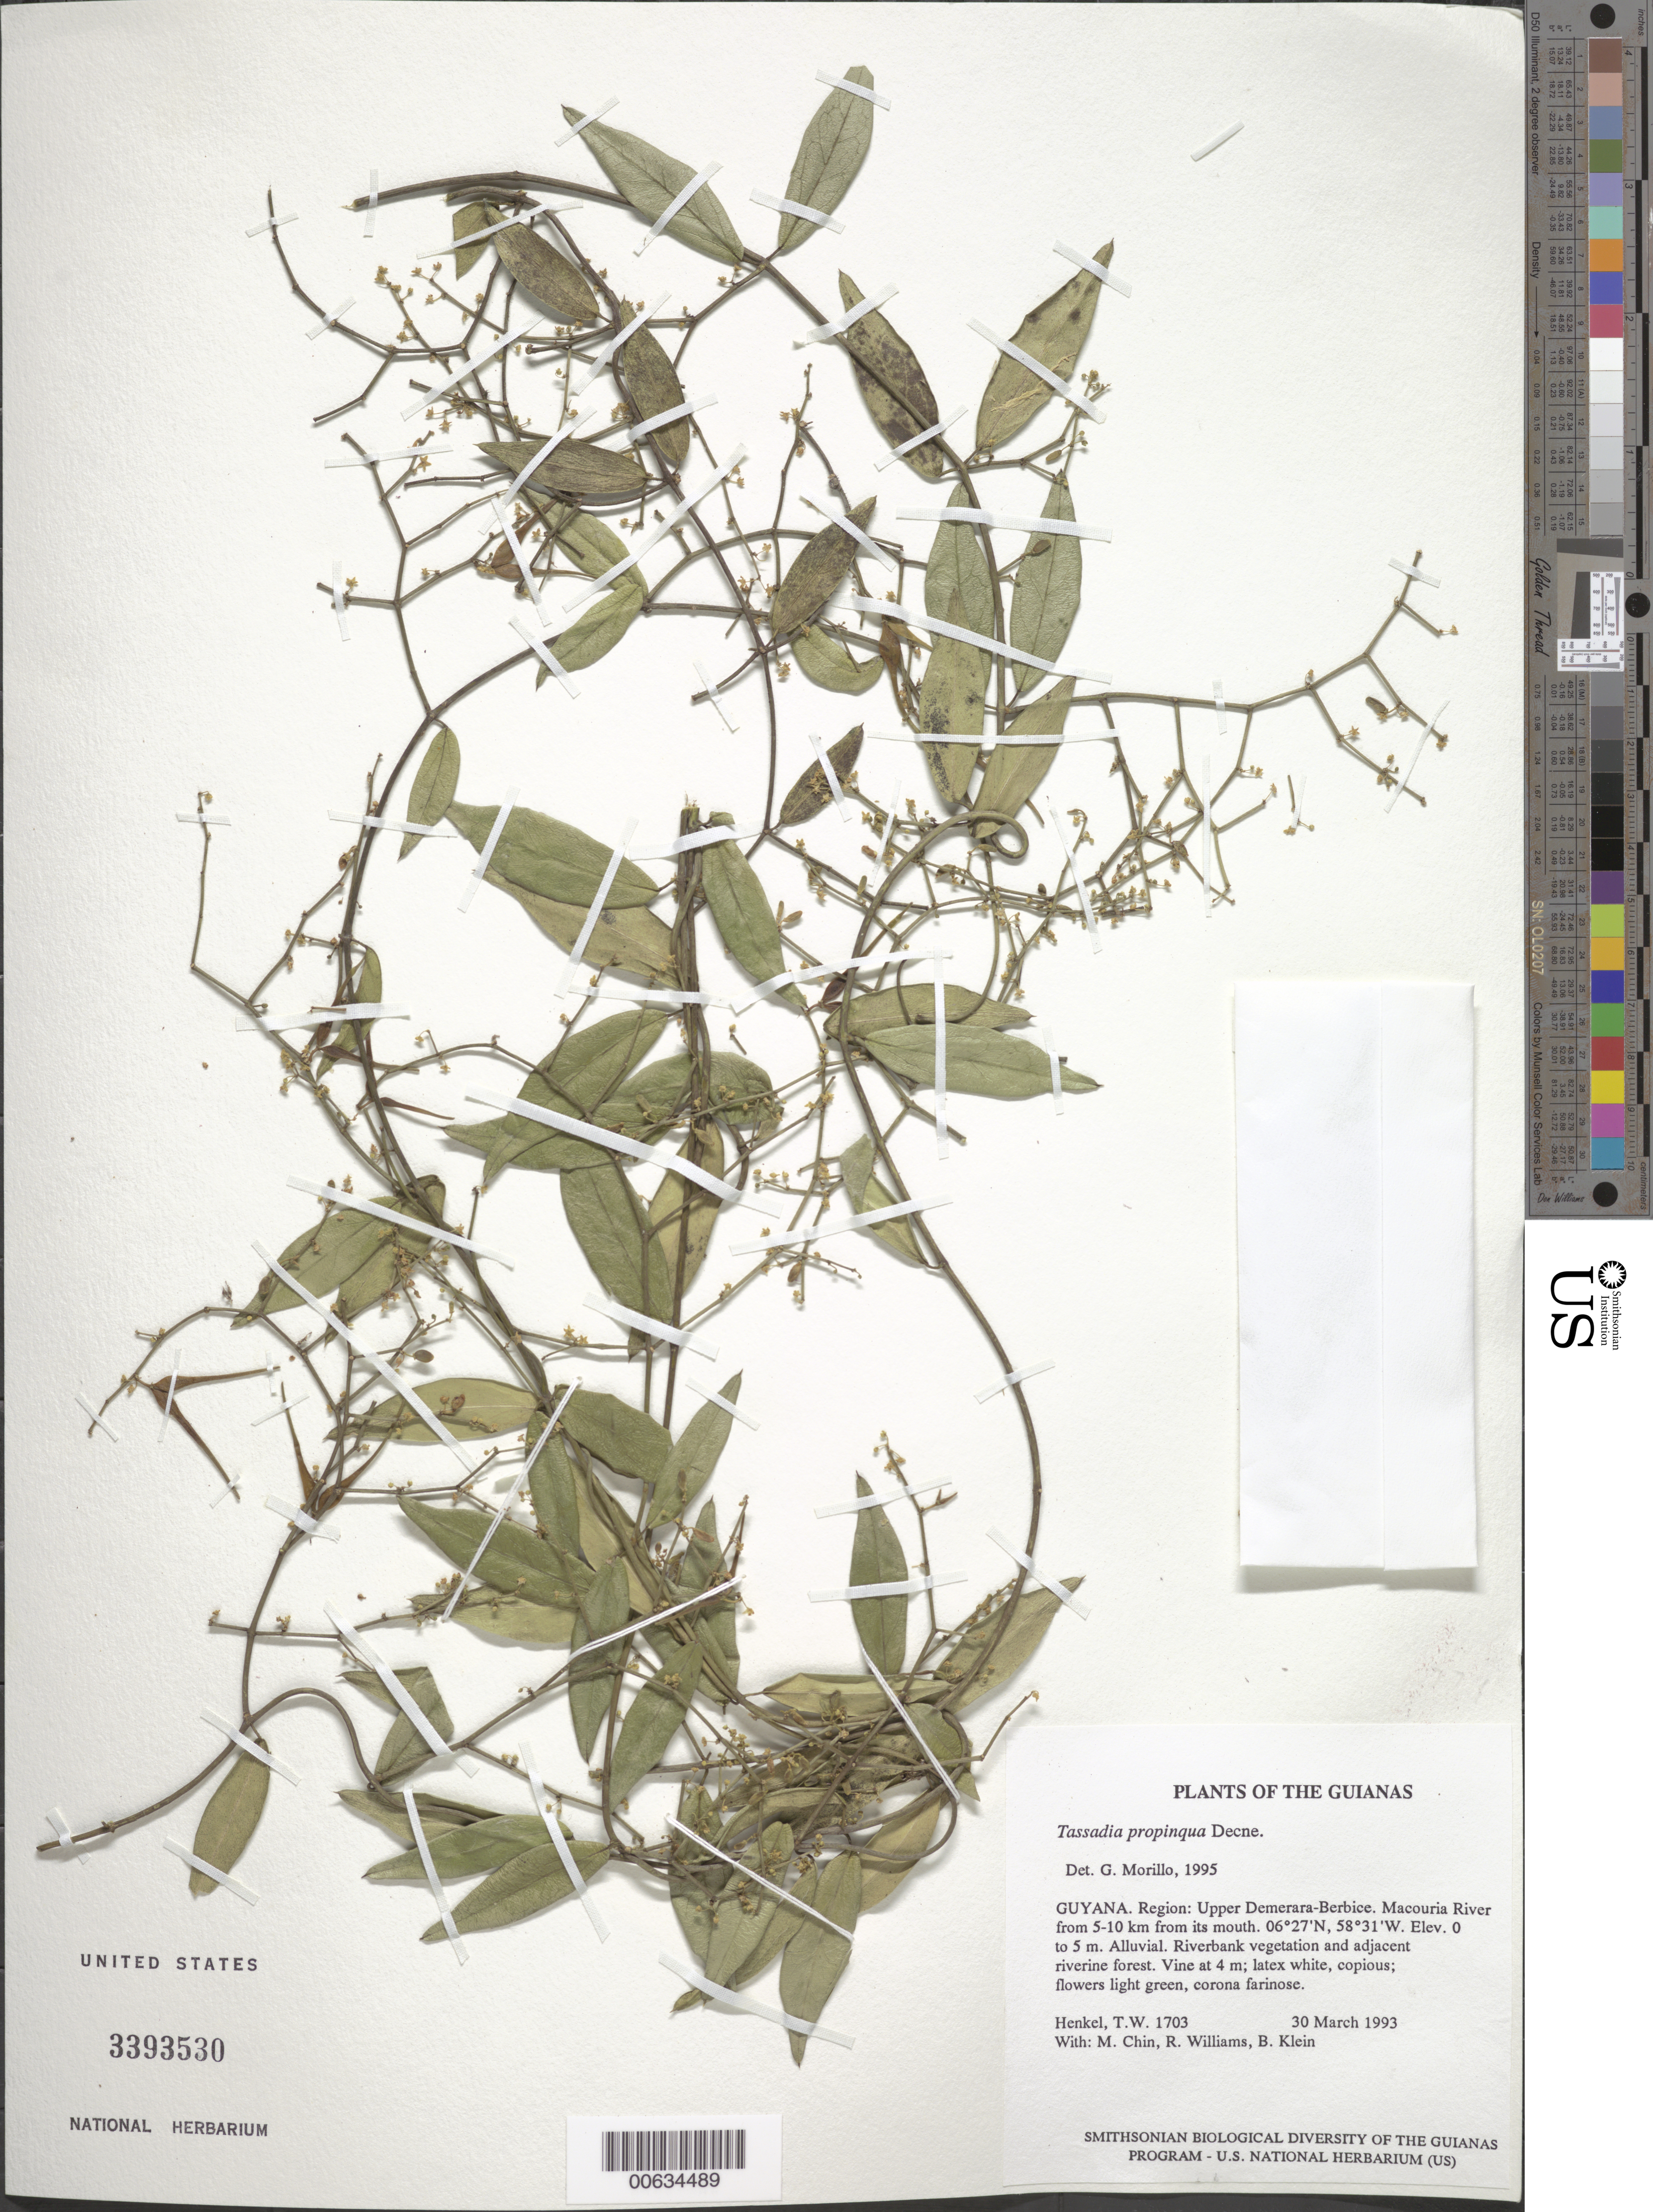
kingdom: Plantae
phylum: Tracheophyta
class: Magnoliopsida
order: Gentianales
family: Apocynaceae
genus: Tassadia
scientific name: Tassadia propinqua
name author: Decne.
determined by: Morillo, G. N.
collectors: T. Henkel, M. Chin, R. Williams & B. Klein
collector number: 1703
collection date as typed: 30 March 1993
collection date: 1993-03-30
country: Guyana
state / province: U. Demerara-Berbice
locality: Macouria River from 5-10 km from its mouth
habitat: Alluvial. Riverbank vegetation and adjacent riverine forest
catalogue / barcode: US 3393530